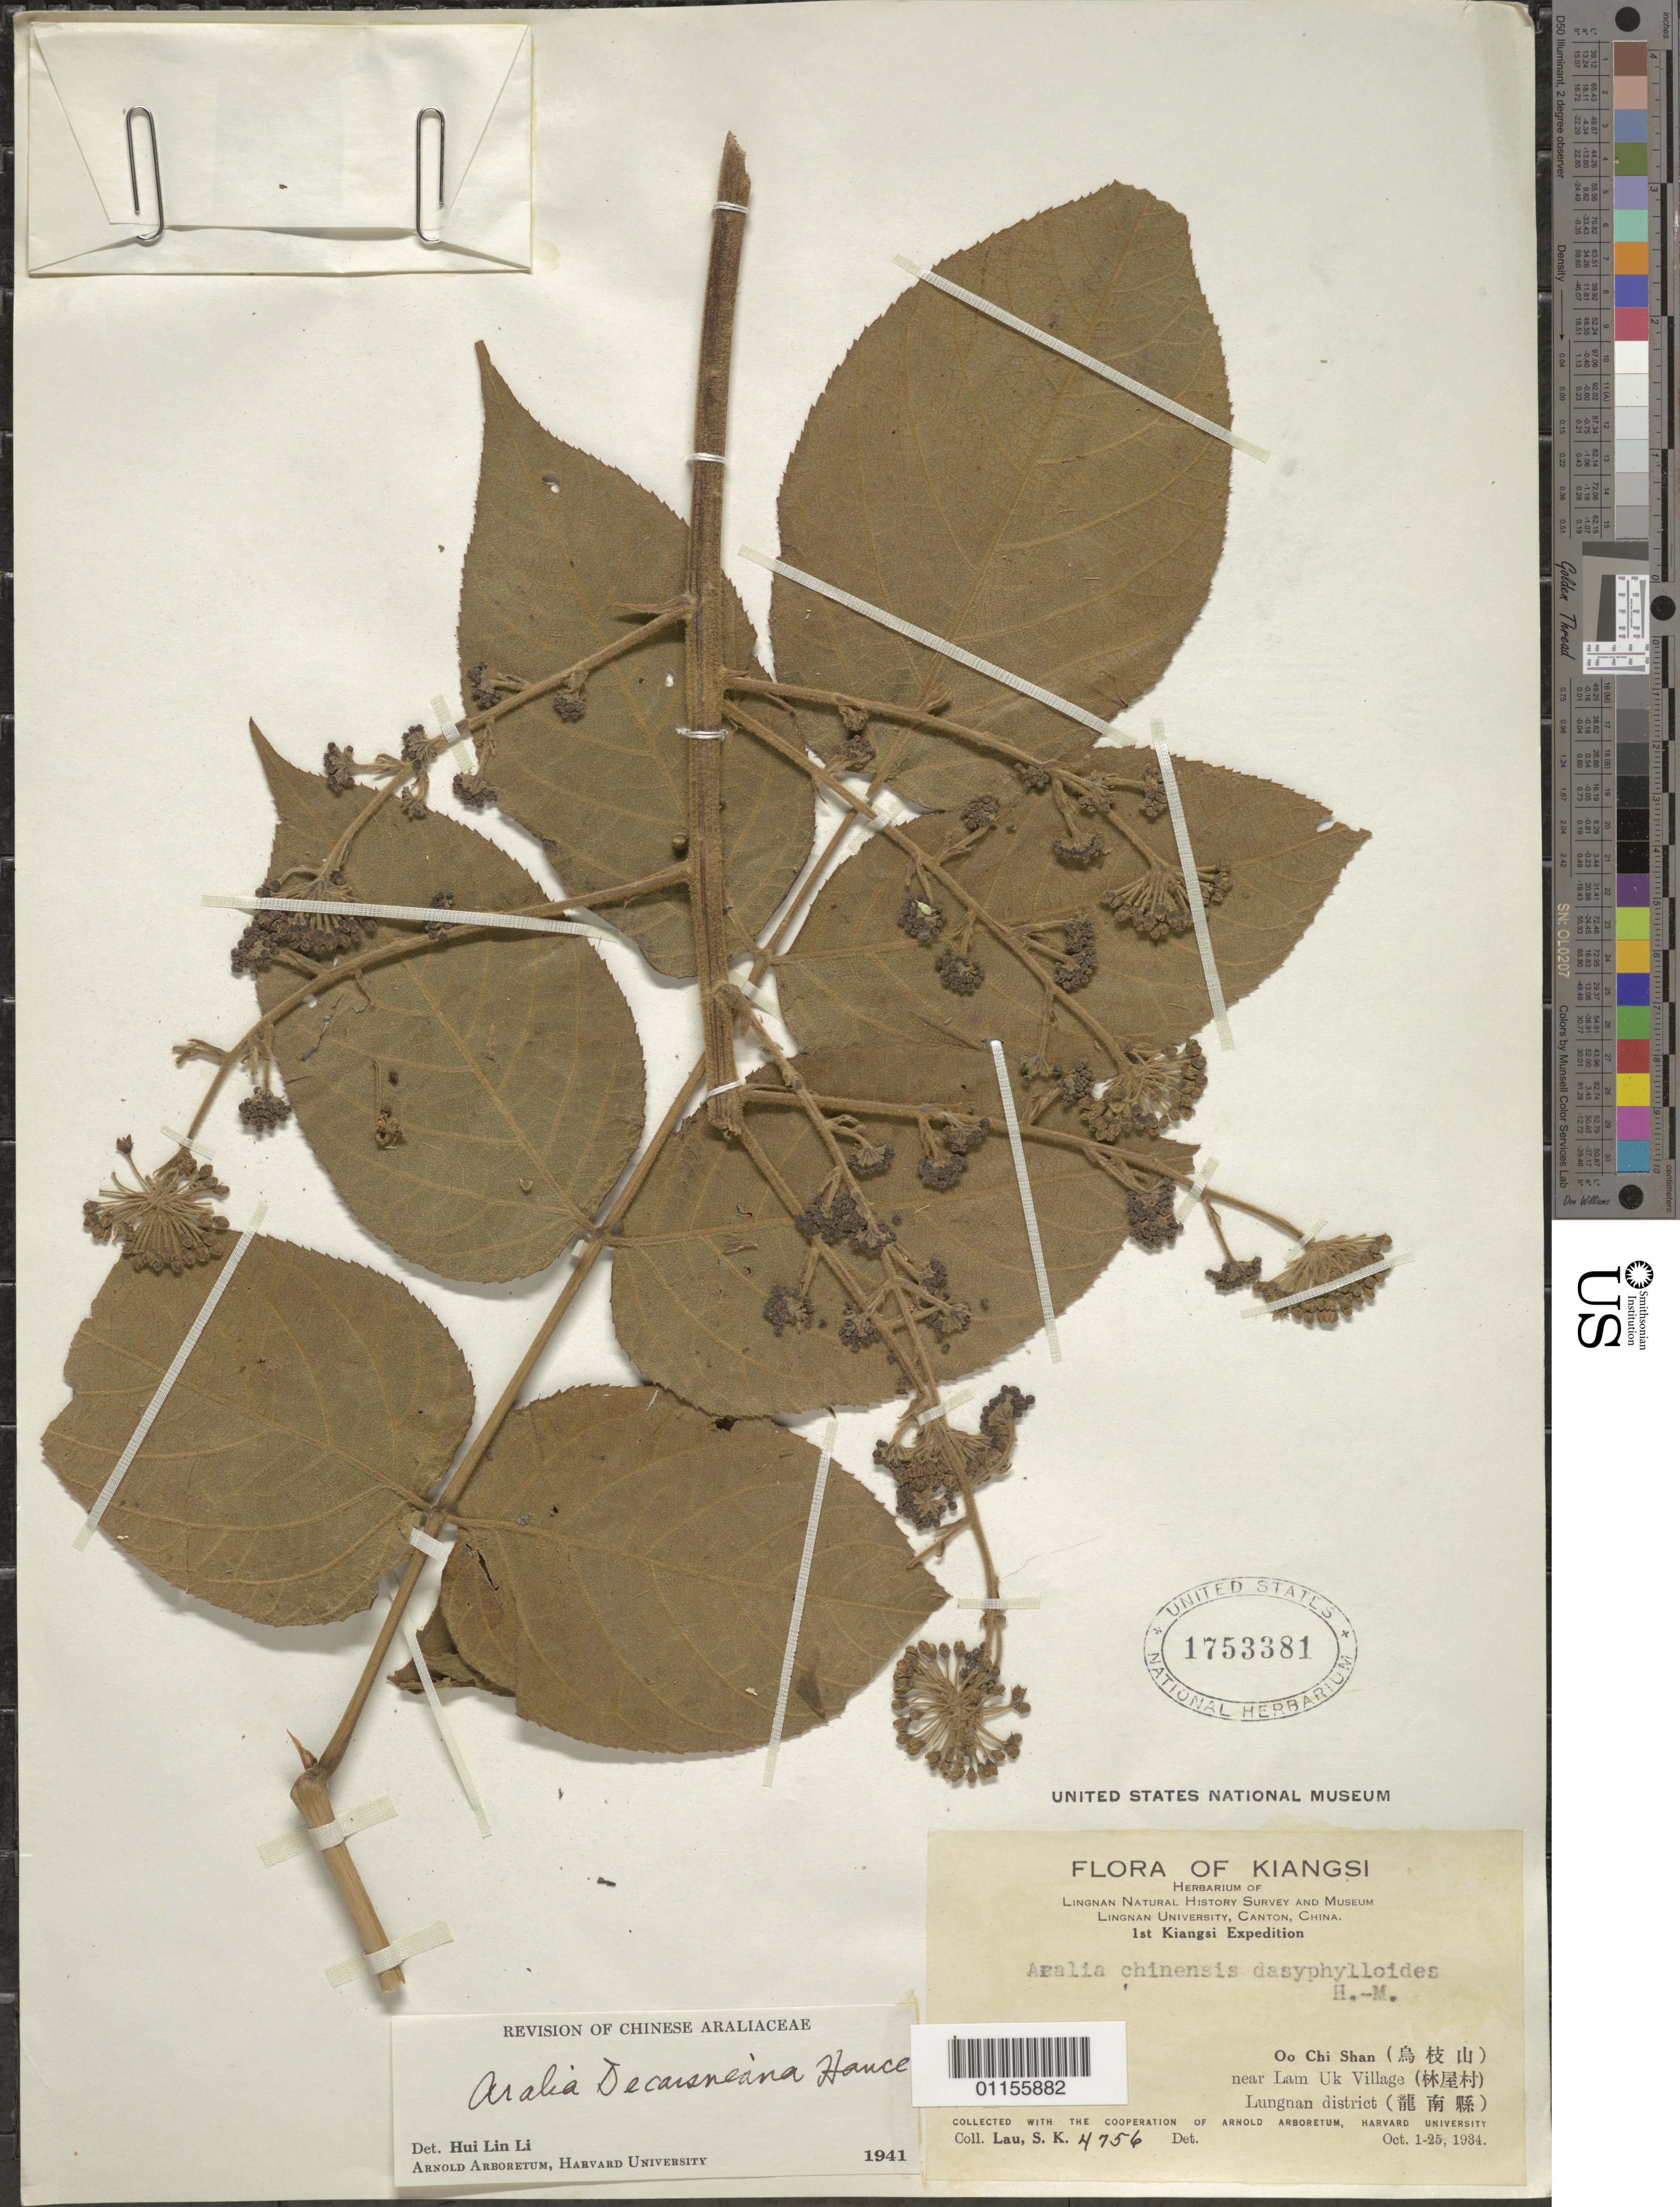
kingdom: Plantae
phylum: Tracheophyta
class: Magnoliopsida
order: Apiales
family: Araliaceae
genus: Aralia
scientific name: Aralia decaisneana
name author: Hance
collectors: S. K. Lau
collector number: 4756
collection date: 1934-10-01/1934-10-15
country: China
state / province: Jiangxi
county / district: Lungnan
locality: Oo Chi Shan, near Lam Uk Village.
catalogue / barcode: US 1753381